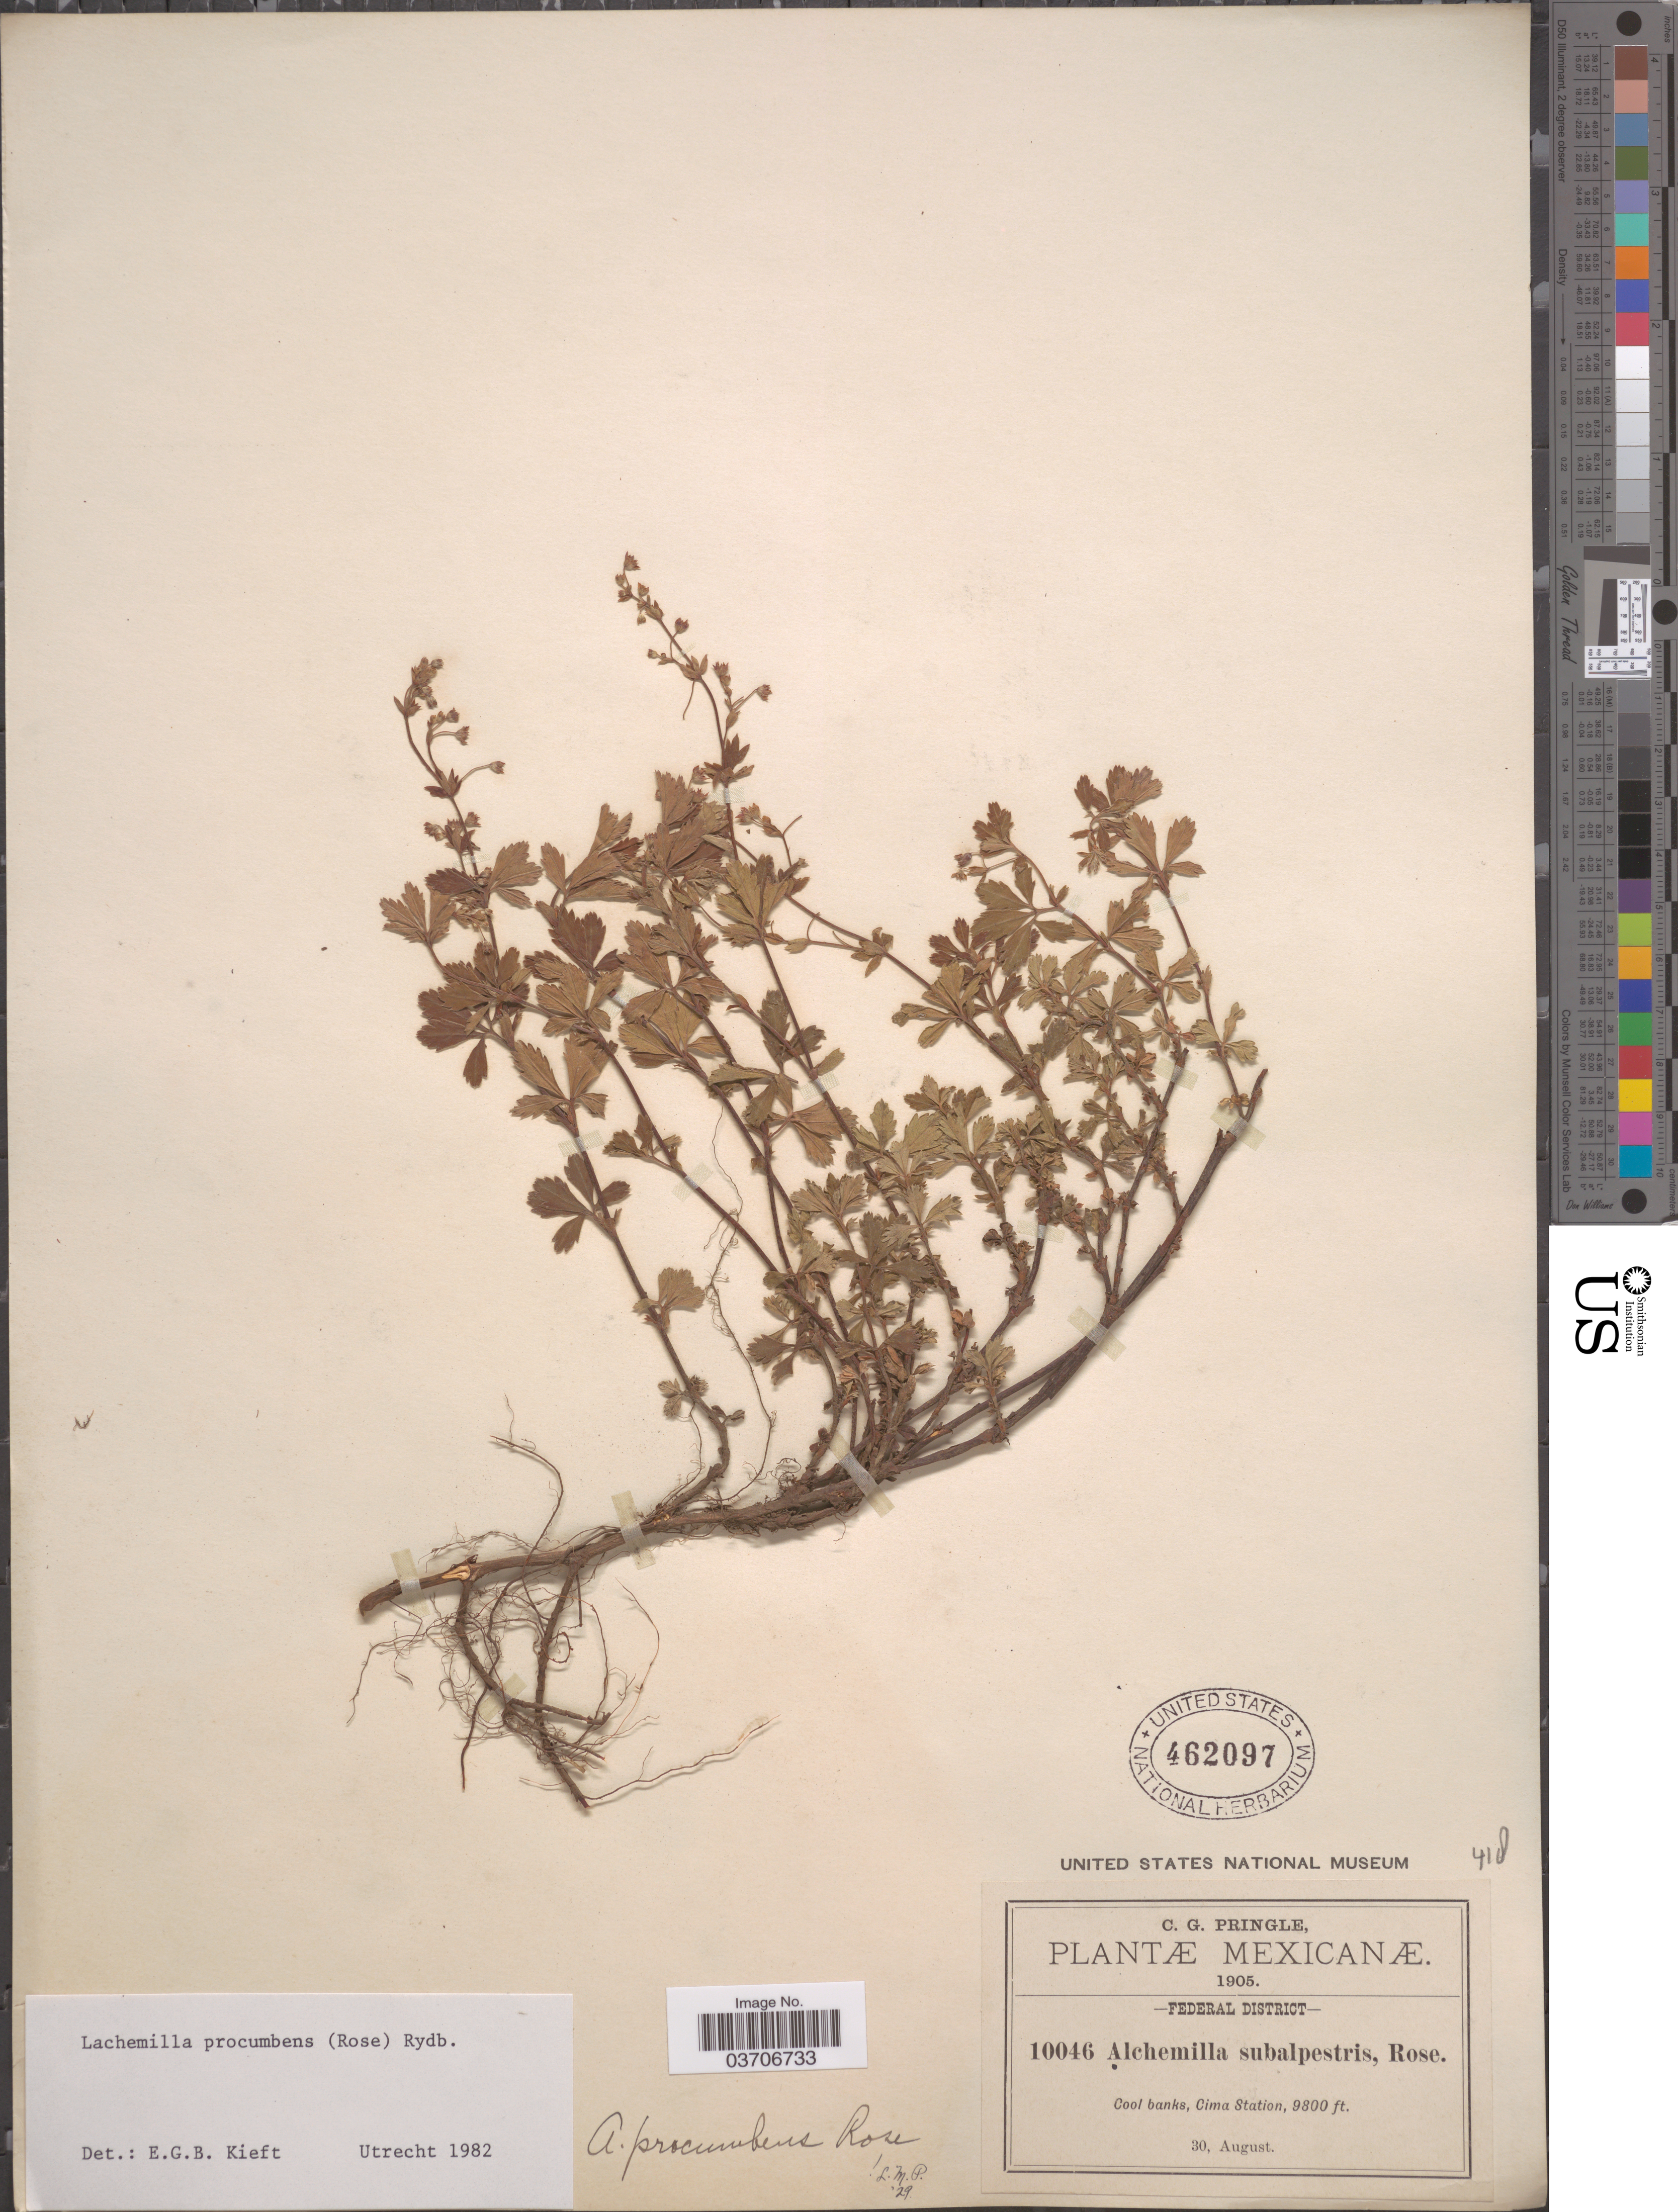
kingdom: Plantae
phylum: Tracheophyta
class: Magnoliopsida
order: Rosales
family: Rosaceae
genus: Lachemilla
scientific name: Lachemilla procumbens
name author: (Rose) Rydb.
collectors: C. G. Pringle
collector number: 10046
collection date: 1905-08-30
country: Mexico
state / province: Distrito Federal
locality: Federal District. Cima Station.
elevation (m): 2987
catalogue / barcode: US 462097